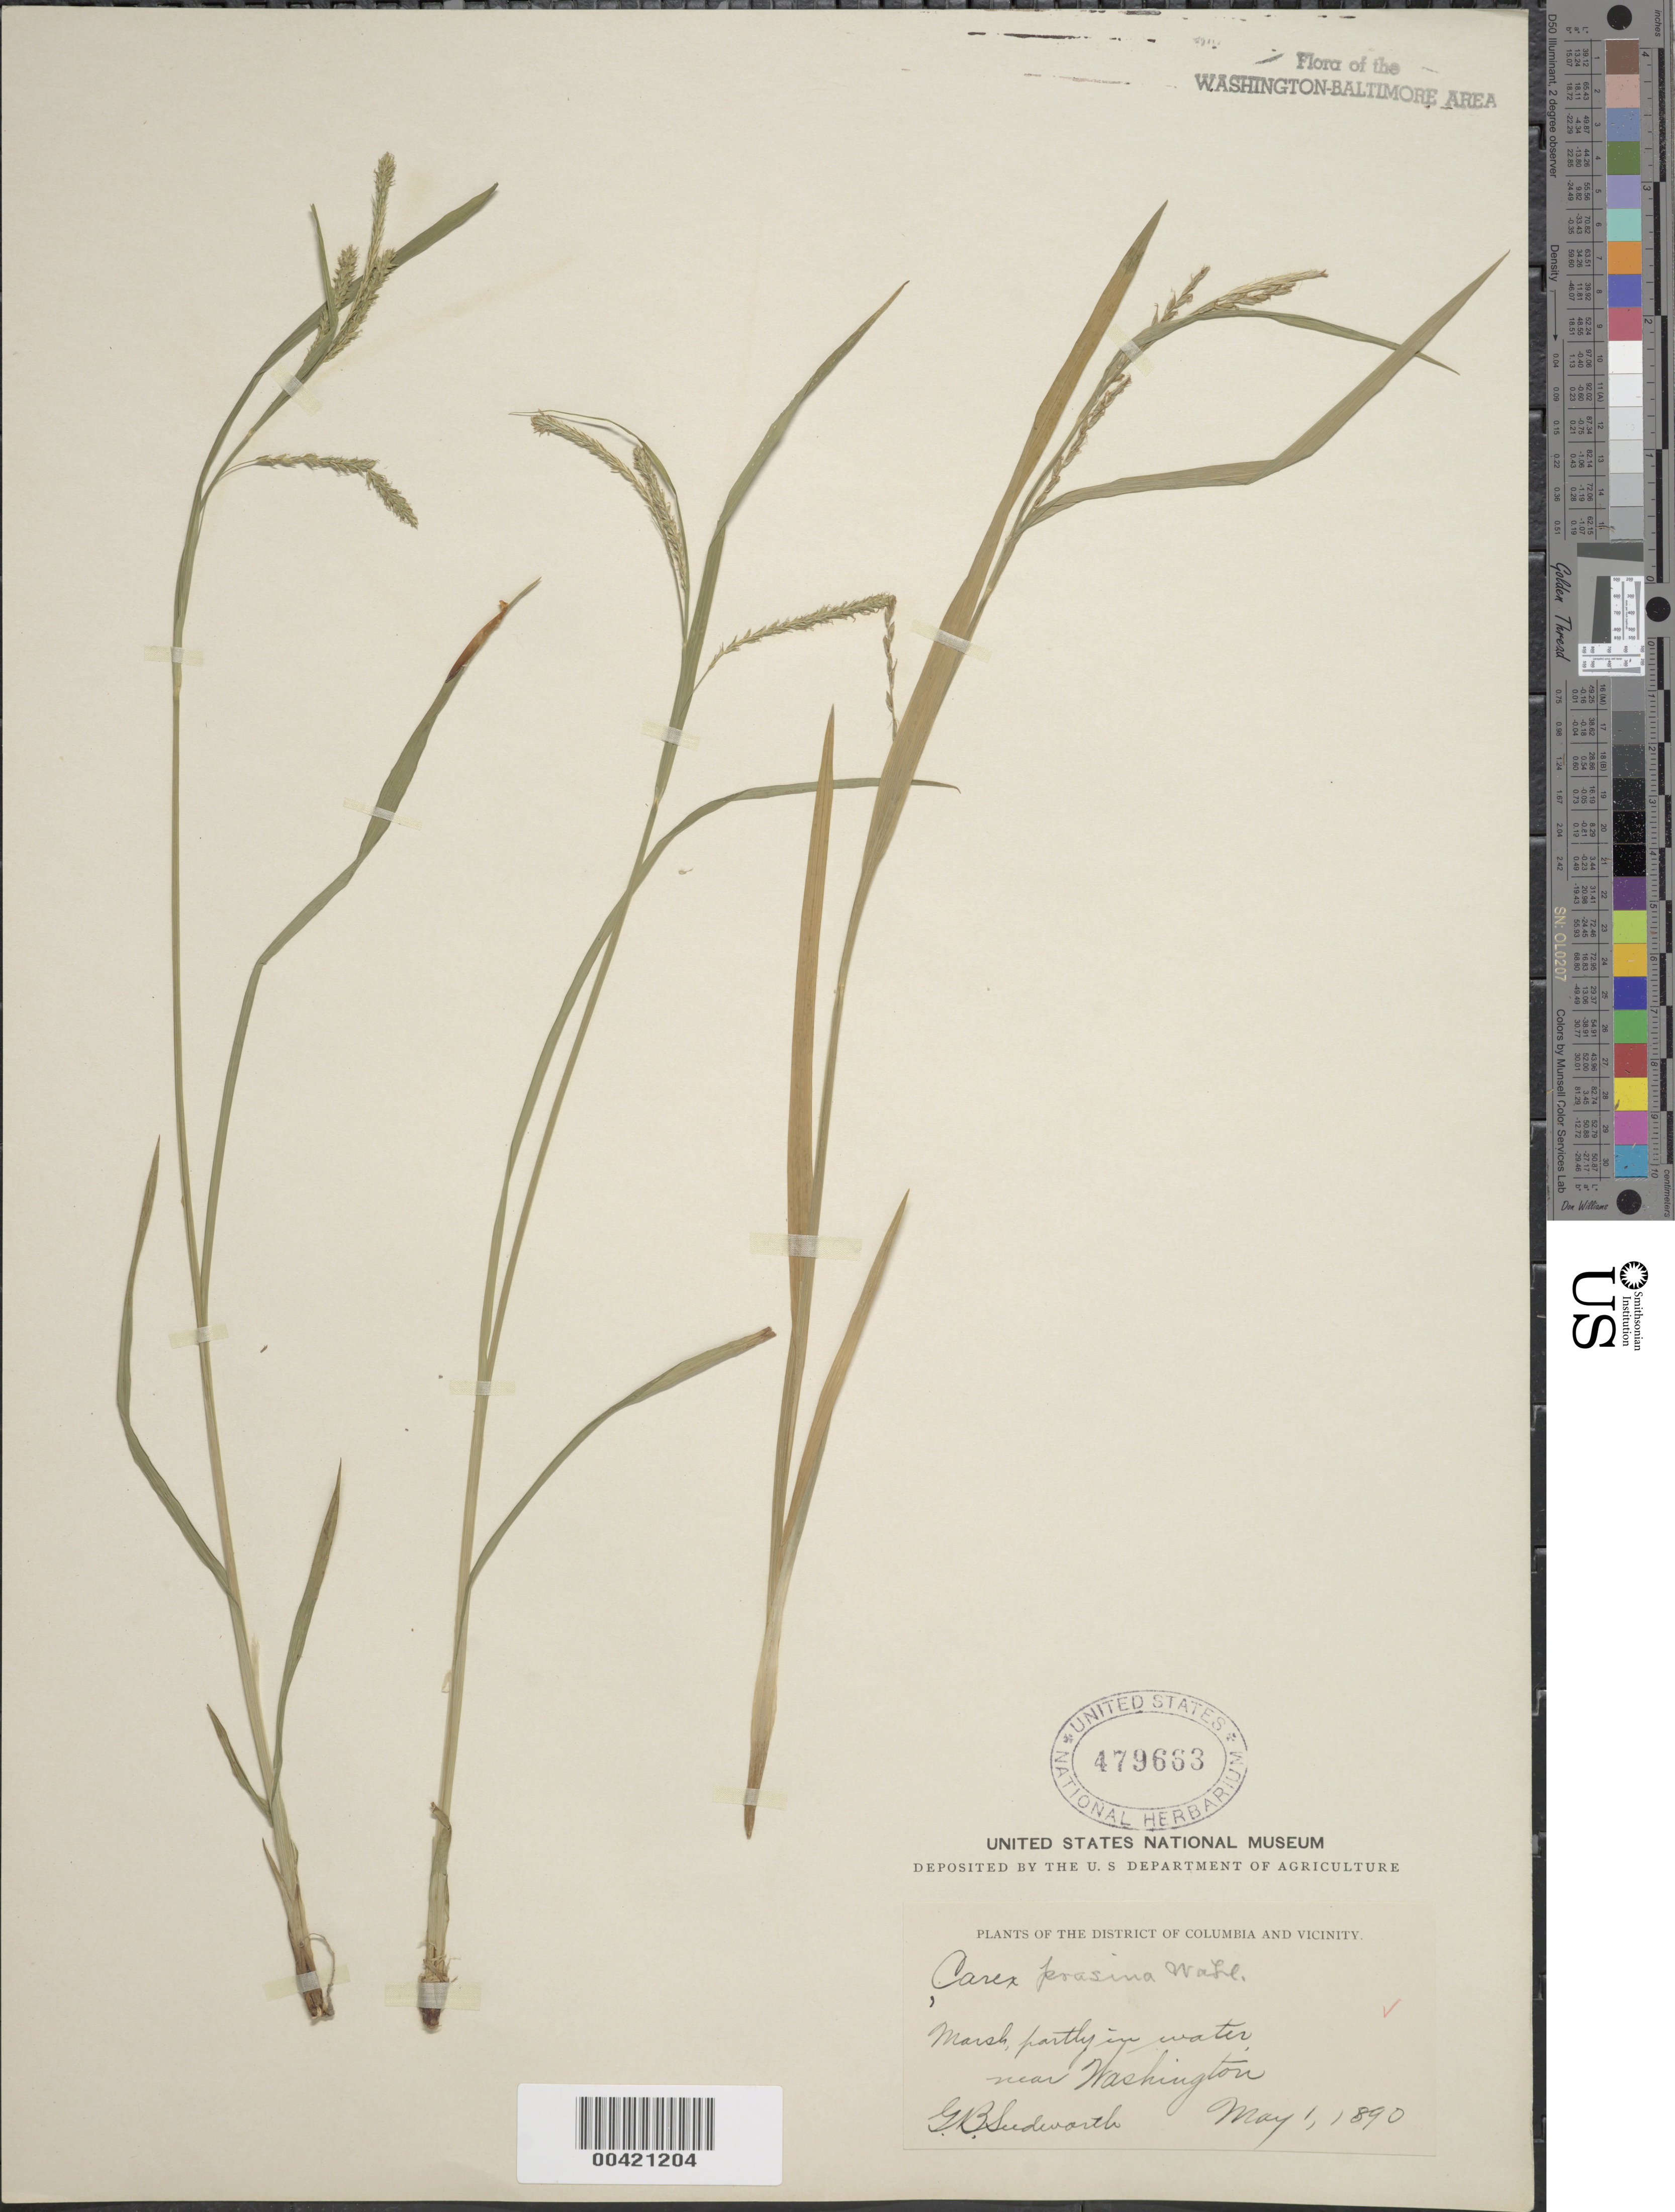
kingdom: Plantae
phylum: Tracheophyta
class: Liliopsida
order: Poales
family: Cyperaceae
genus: Carex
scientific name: Carex prasina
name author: Wahlenb.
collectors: G. B. Sudworth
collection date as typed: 01 May 1890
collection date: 1890-05-01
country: United States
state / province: District of Columbia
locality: Washington DC Area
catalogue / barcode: US 479663